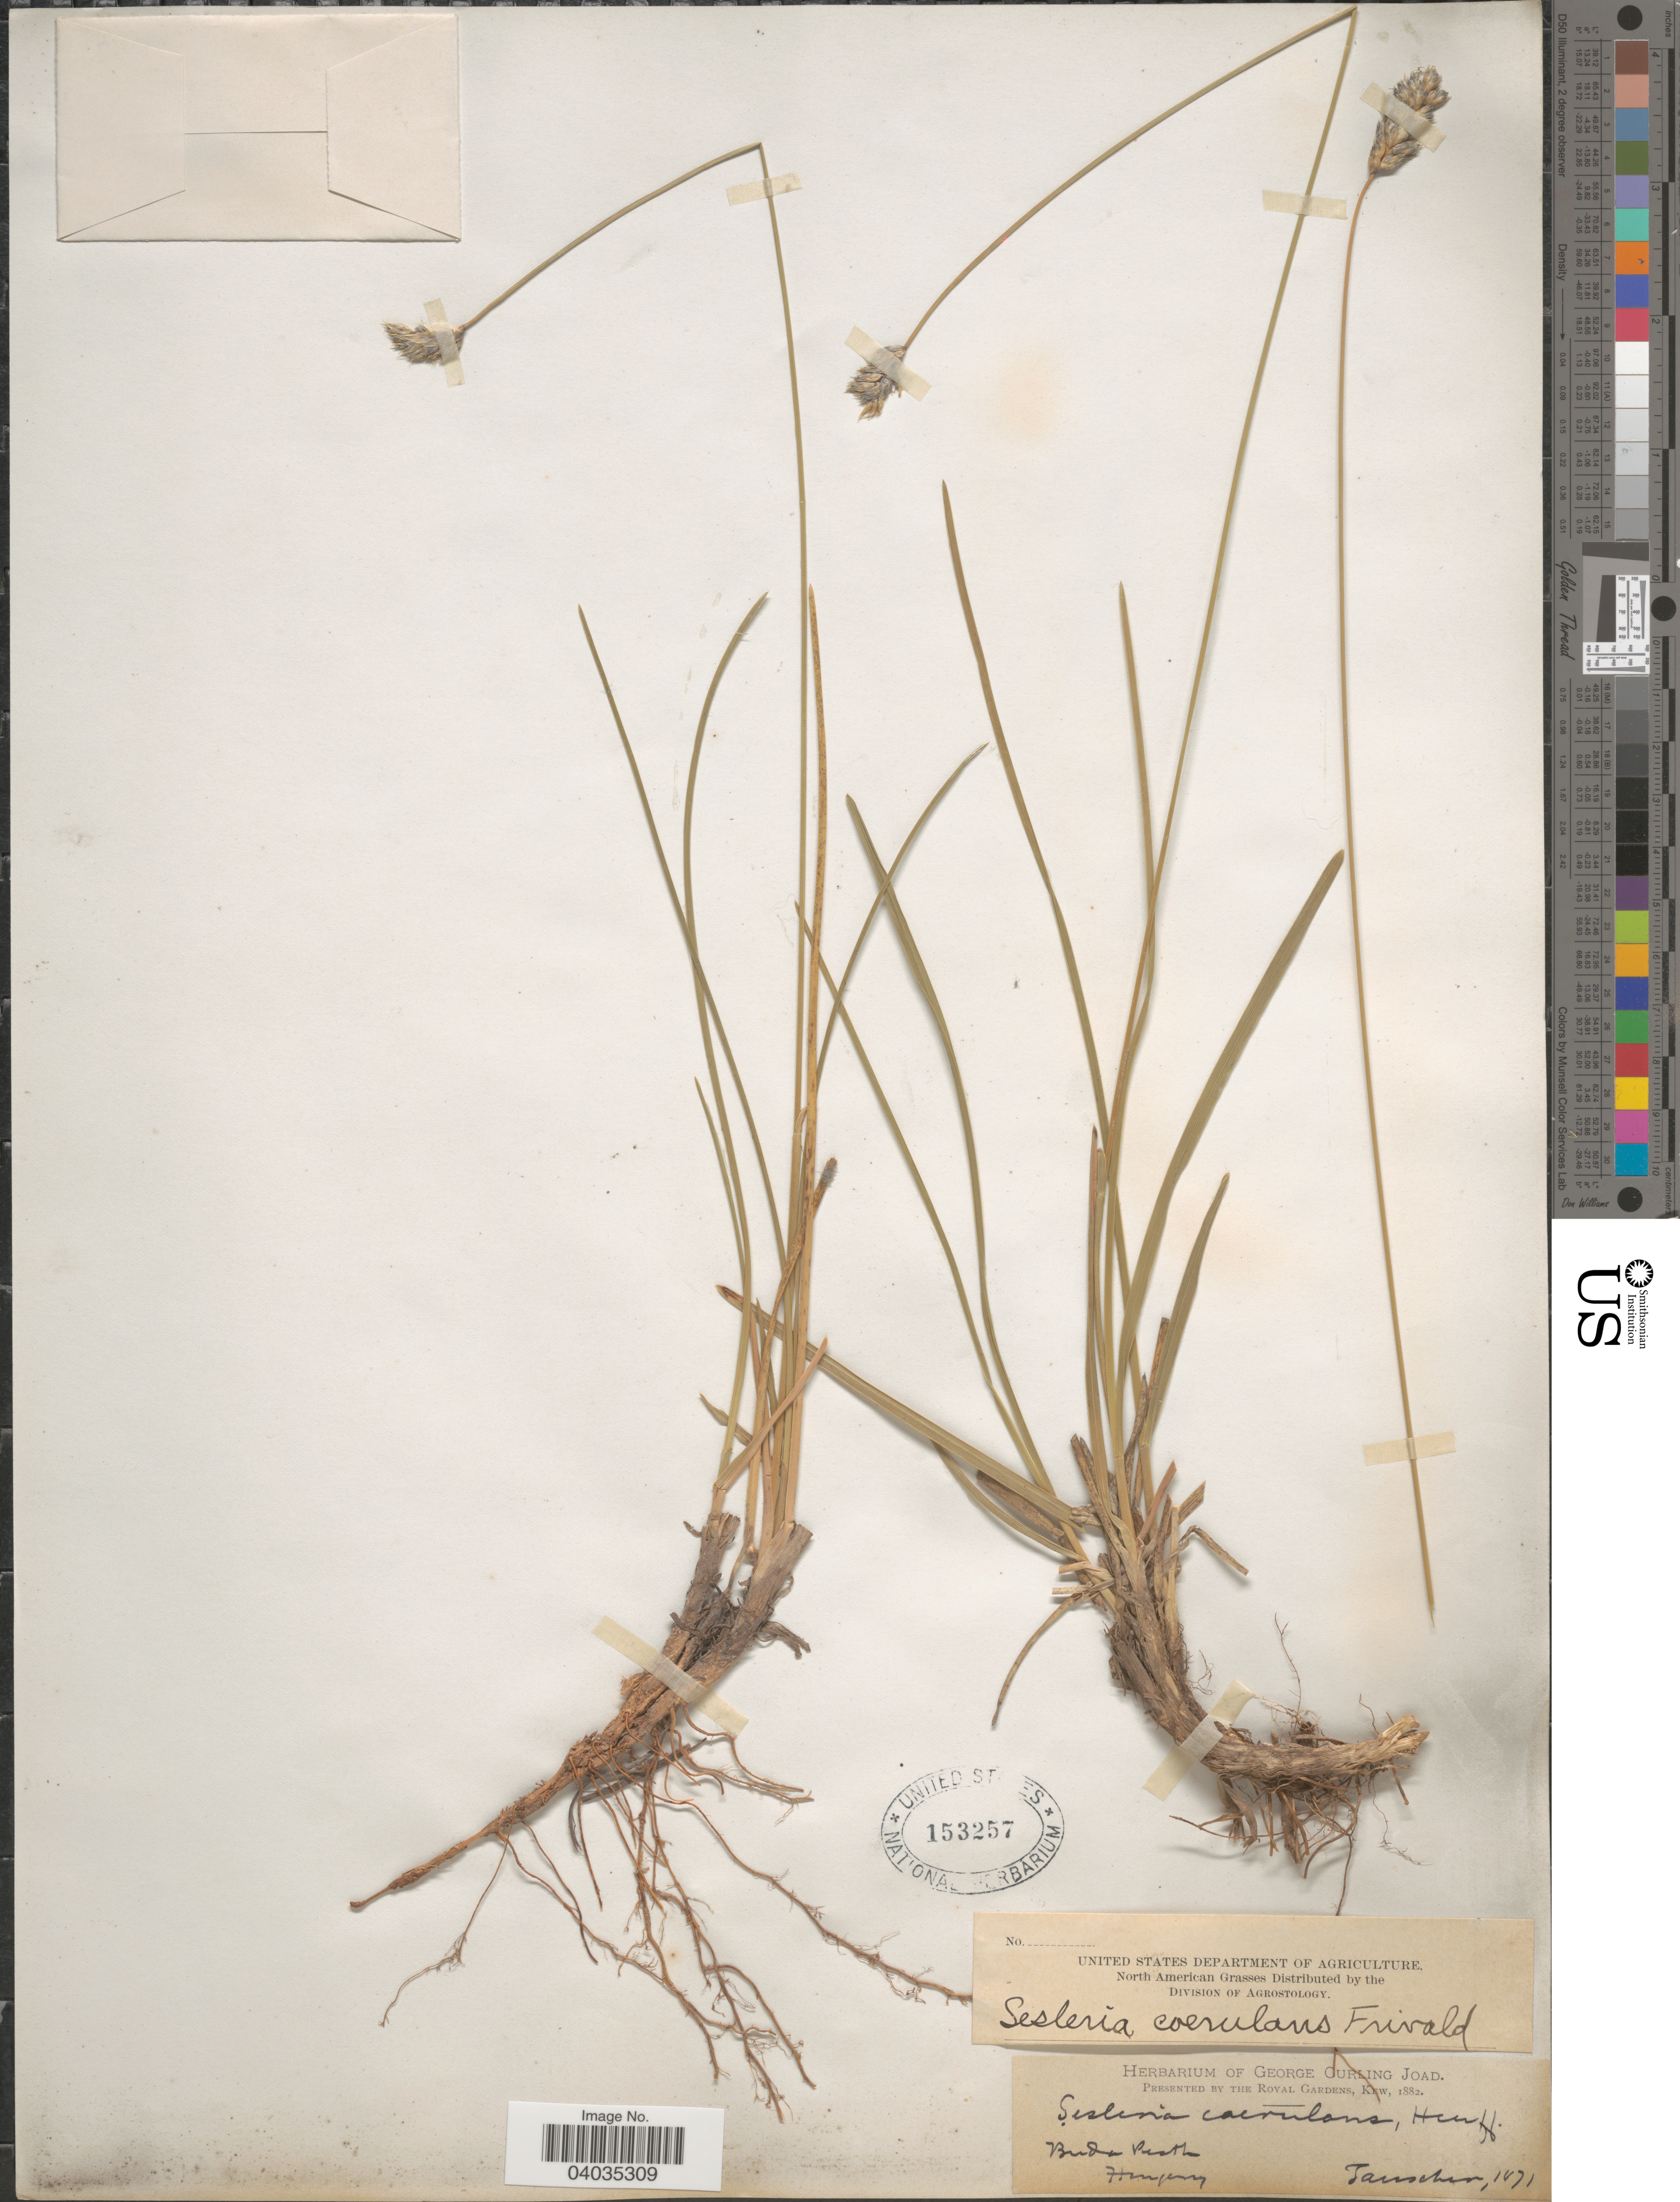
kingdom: Plantae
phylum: Tracheophyta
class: Liliopsida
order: Poales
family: Poaceae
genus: Sesleria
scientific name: Sesleria coerulans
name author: Friv.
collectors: Tauscher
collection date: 1871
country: Hungary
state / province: Budapest, Capital District of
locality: Buda Pesth.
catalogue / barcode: US 153257